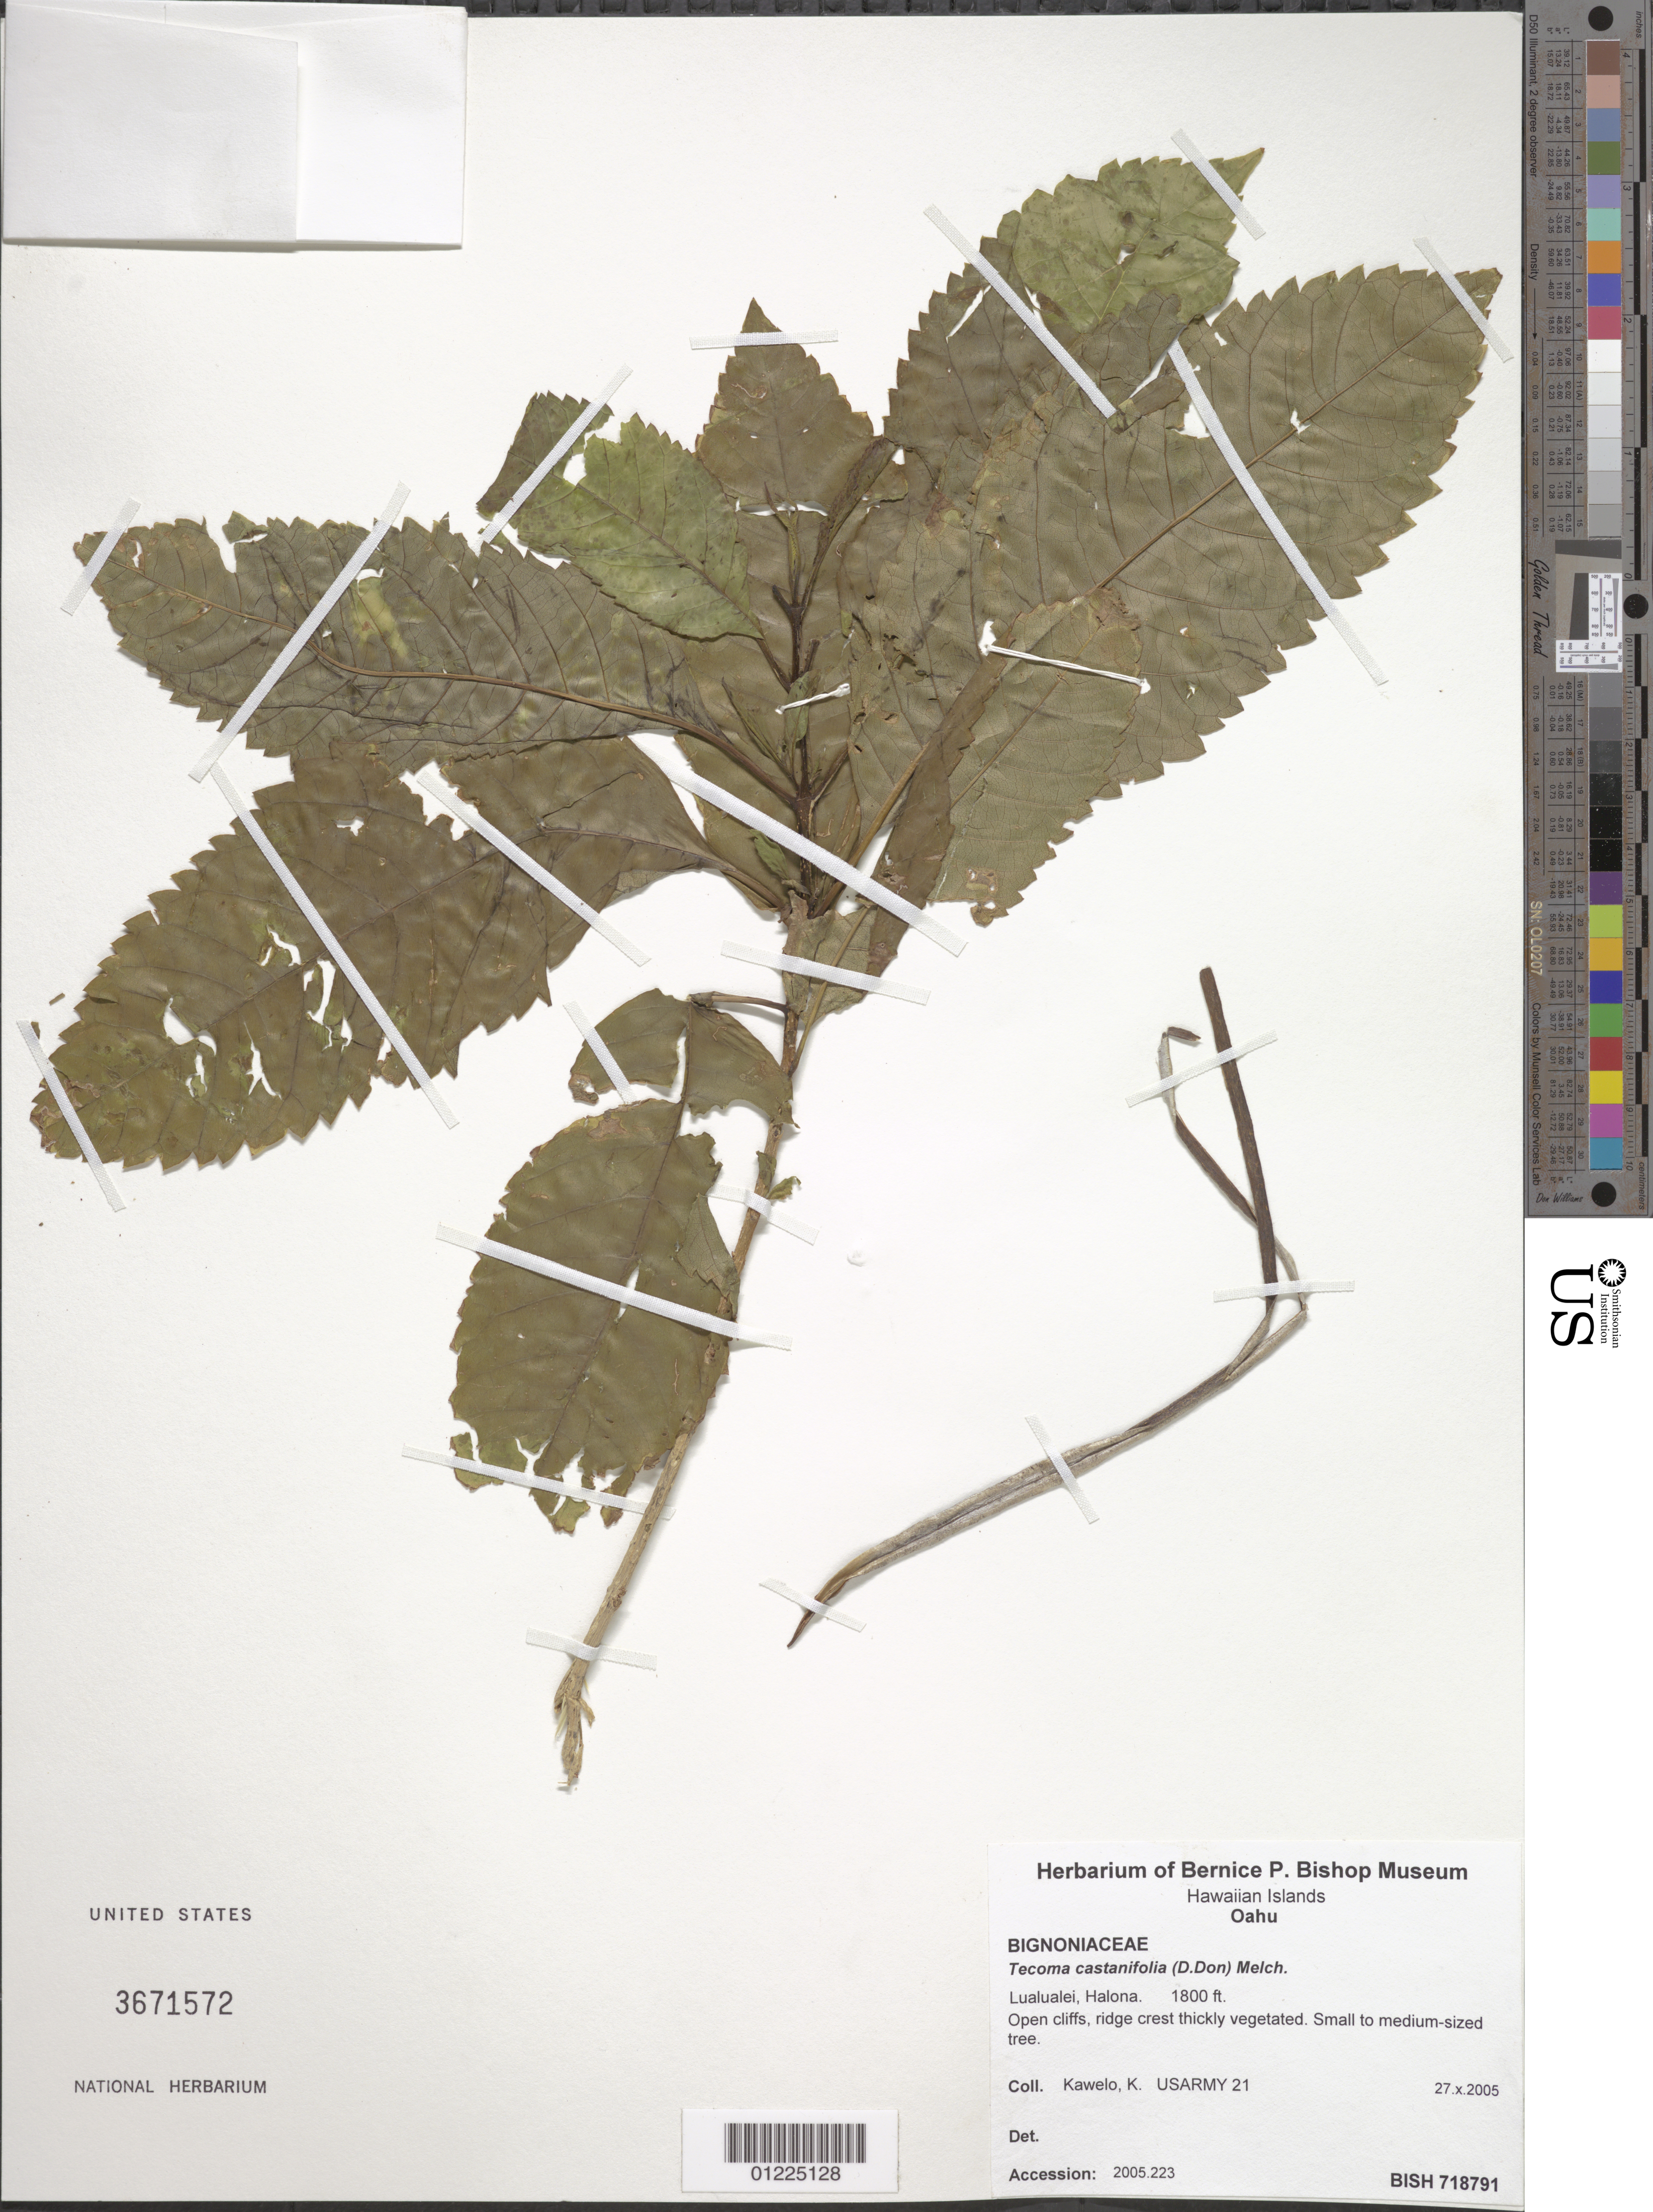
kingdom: Plantae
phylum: Tracheophyta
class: Magnoliopsida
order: Lamiales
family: Bignoniaceae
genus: Tecoma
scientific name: Tecoma castanifolia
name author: (D. Don) Melch.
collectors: K. Kawelo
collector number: USARMY 21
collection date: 2005-10-27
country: United States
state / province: Hawaii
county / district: Honolulu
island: Oahu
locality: Lualualei, Halona.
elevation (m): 549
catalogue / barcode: US 3671572